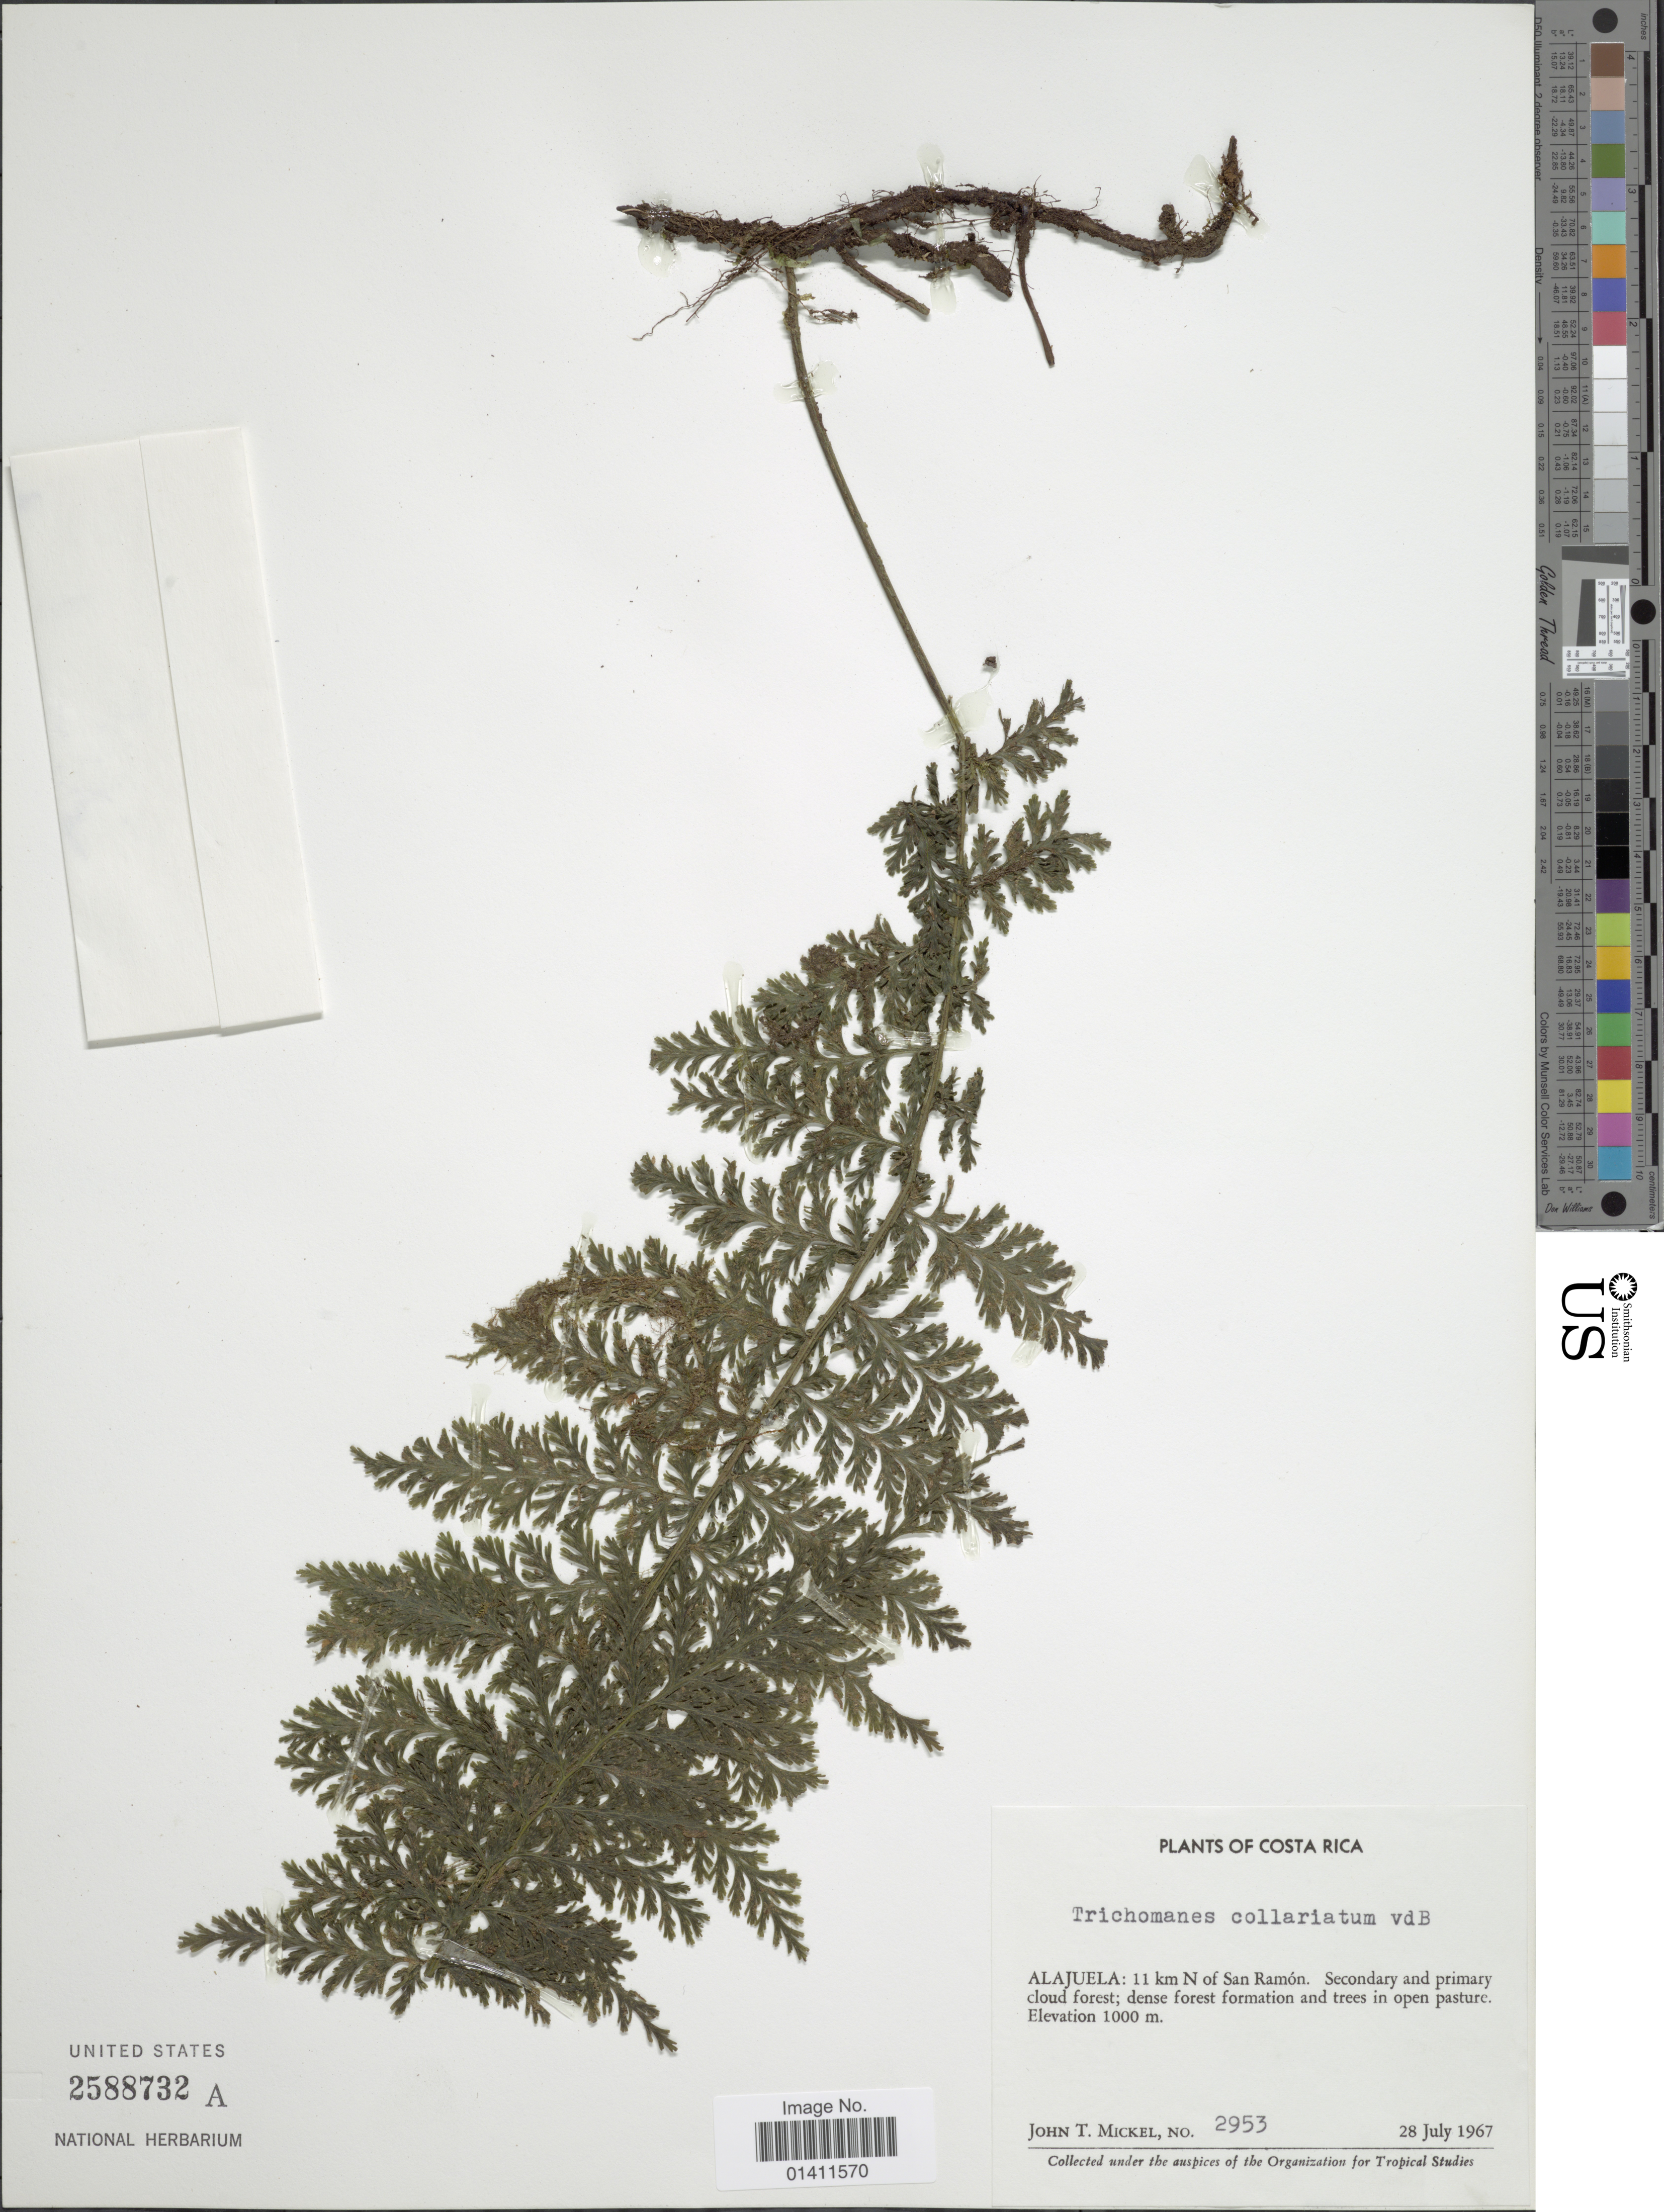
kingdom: Plantae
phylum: Tracheophyta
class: Polypodiopsida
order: Hymenophyllales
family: Hymenophyllaceae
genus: Vandenboschia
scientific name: Vandenboschia collariata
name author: (Bosch) Ebihara & K. Iwats.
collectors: J. T. Mickel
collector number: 2953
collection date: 1967-07-28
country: Costa Rica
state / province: Alajuela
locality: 11 km N of San Ramon.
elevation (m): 1000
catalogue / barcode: US 2588732A